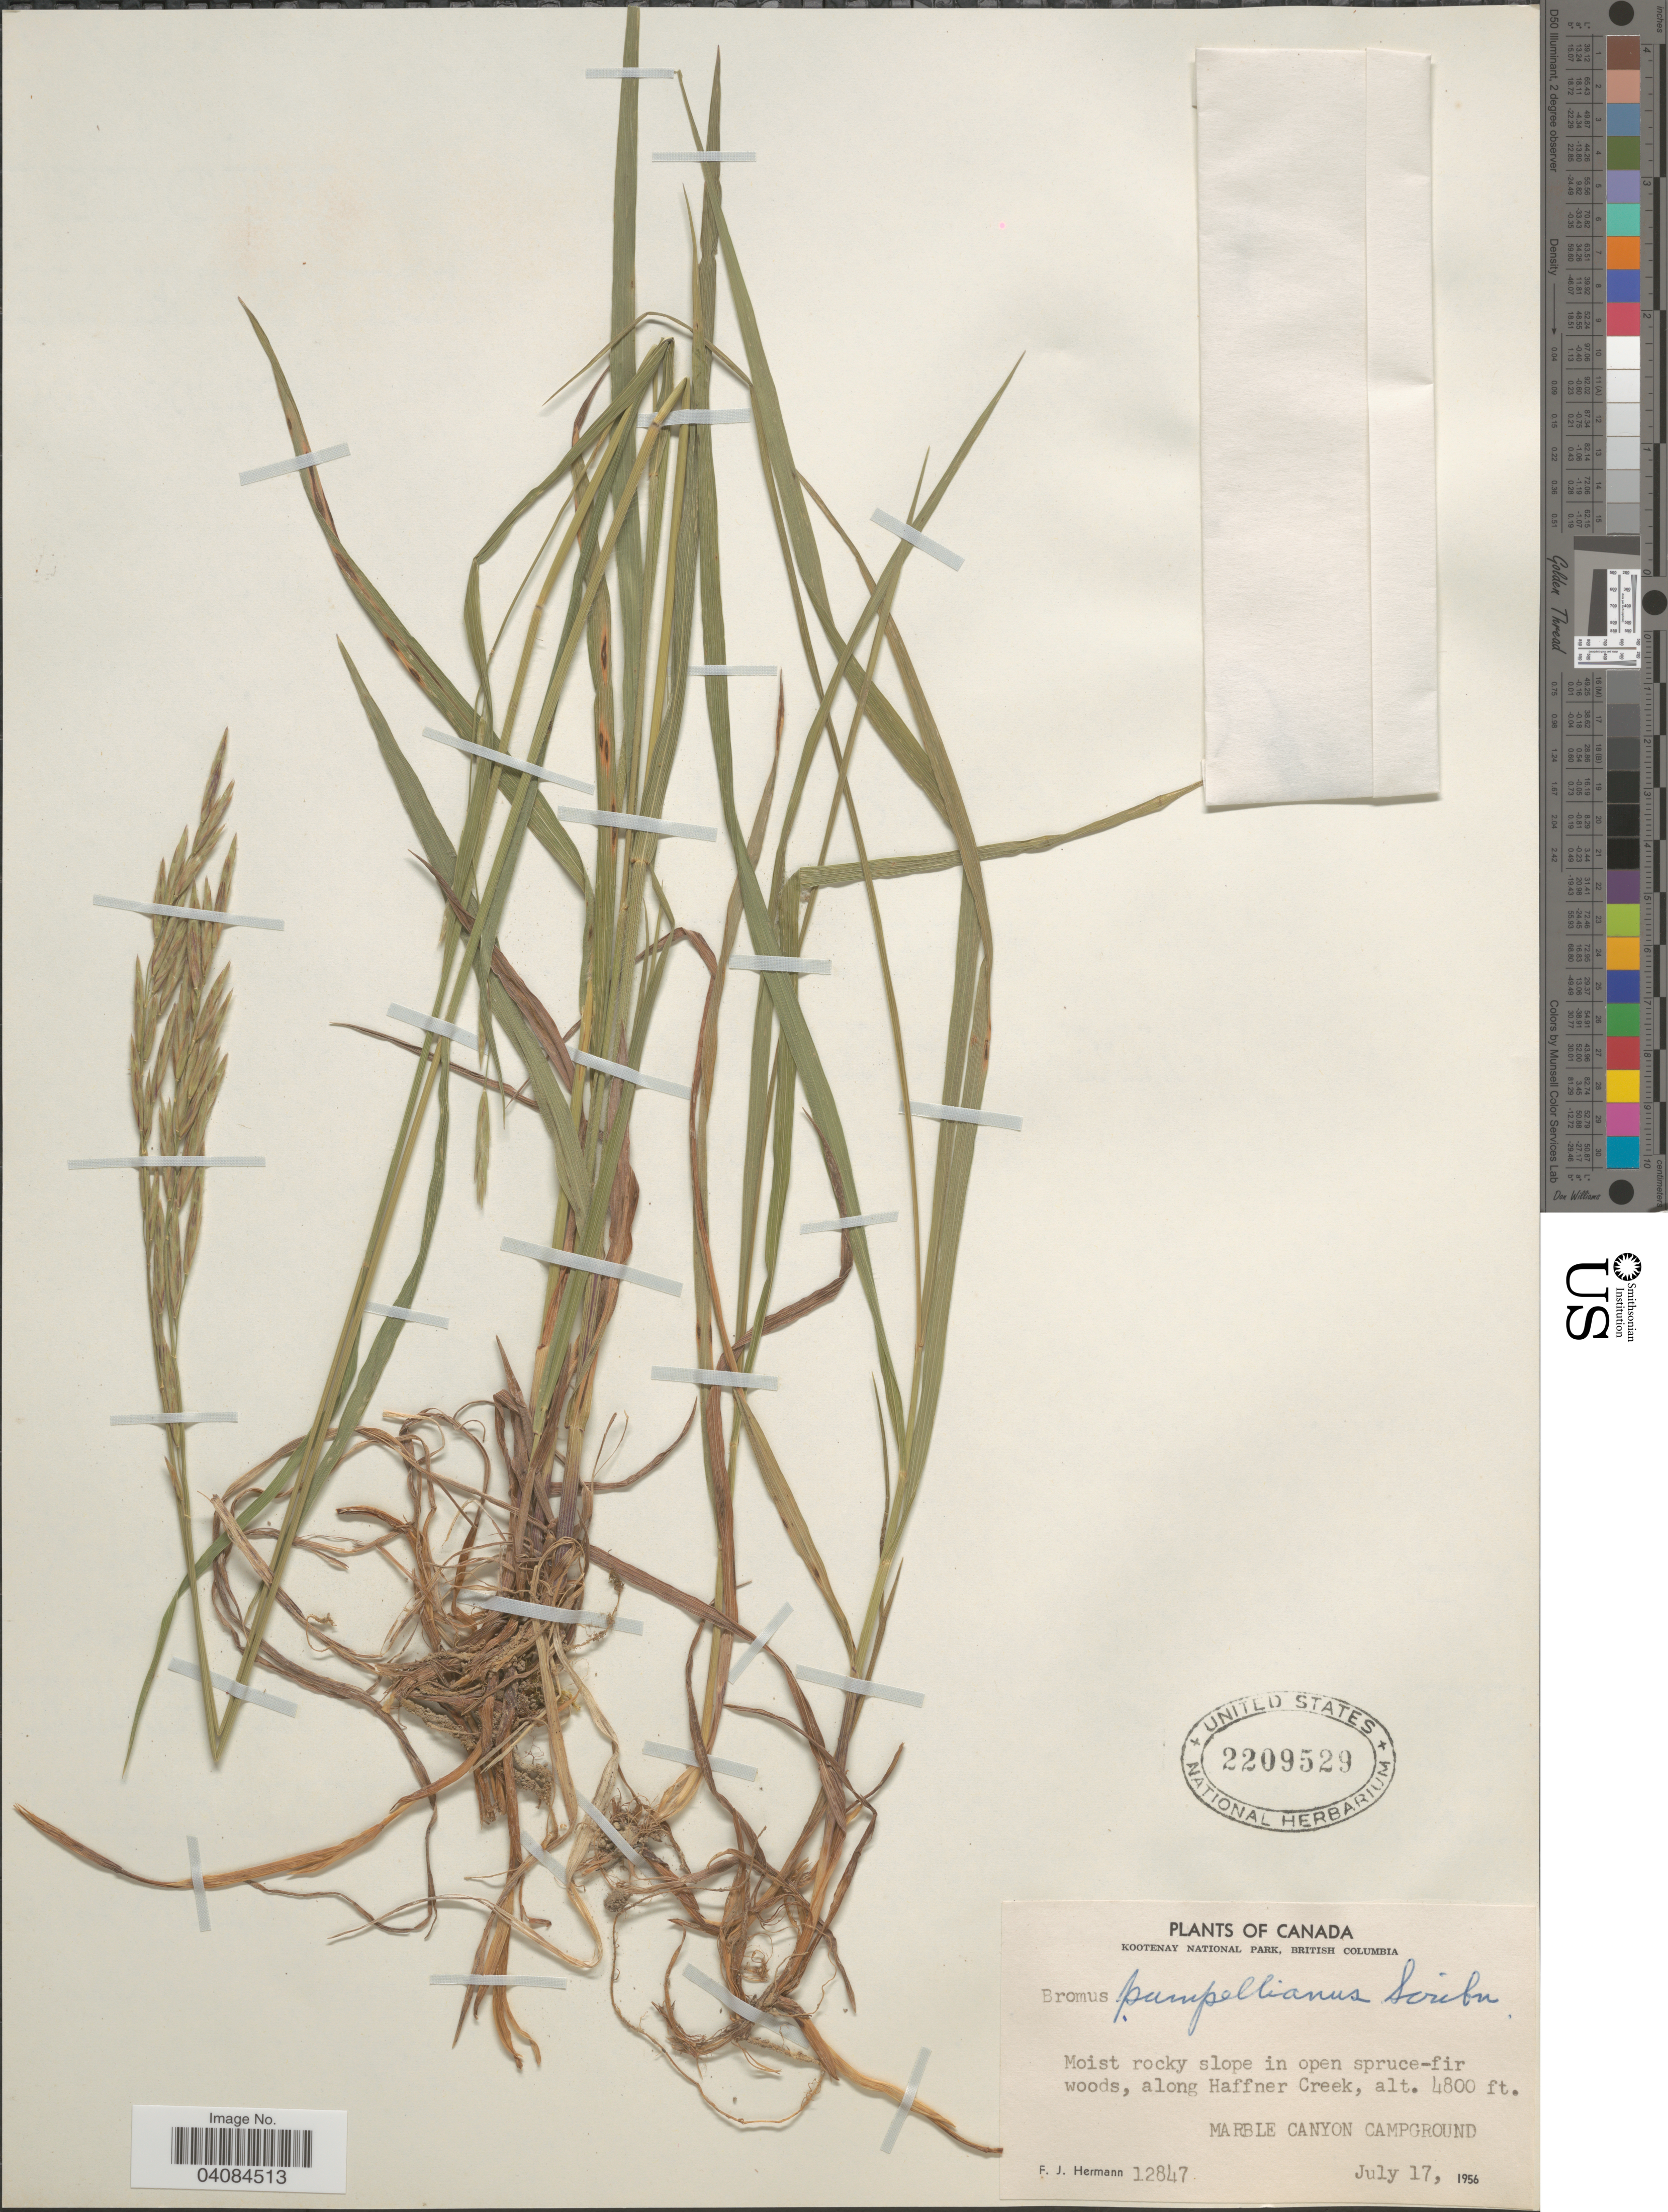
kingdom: Plantae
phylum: Tracheophyta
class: Liliopsida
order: Poales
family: Poaceae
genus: Bromus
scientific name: Bromus pumpellianus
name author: Scribn.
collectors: F. J. Hermann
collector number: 12847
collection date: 1956-07-17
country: Canada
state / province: British Columbia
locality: Kootenay National Park. Moist rocky slope in open spruce-fir woods, along Haffner Creek. Marble Canyon Campground.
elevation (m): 1463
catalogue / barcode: US 2209529